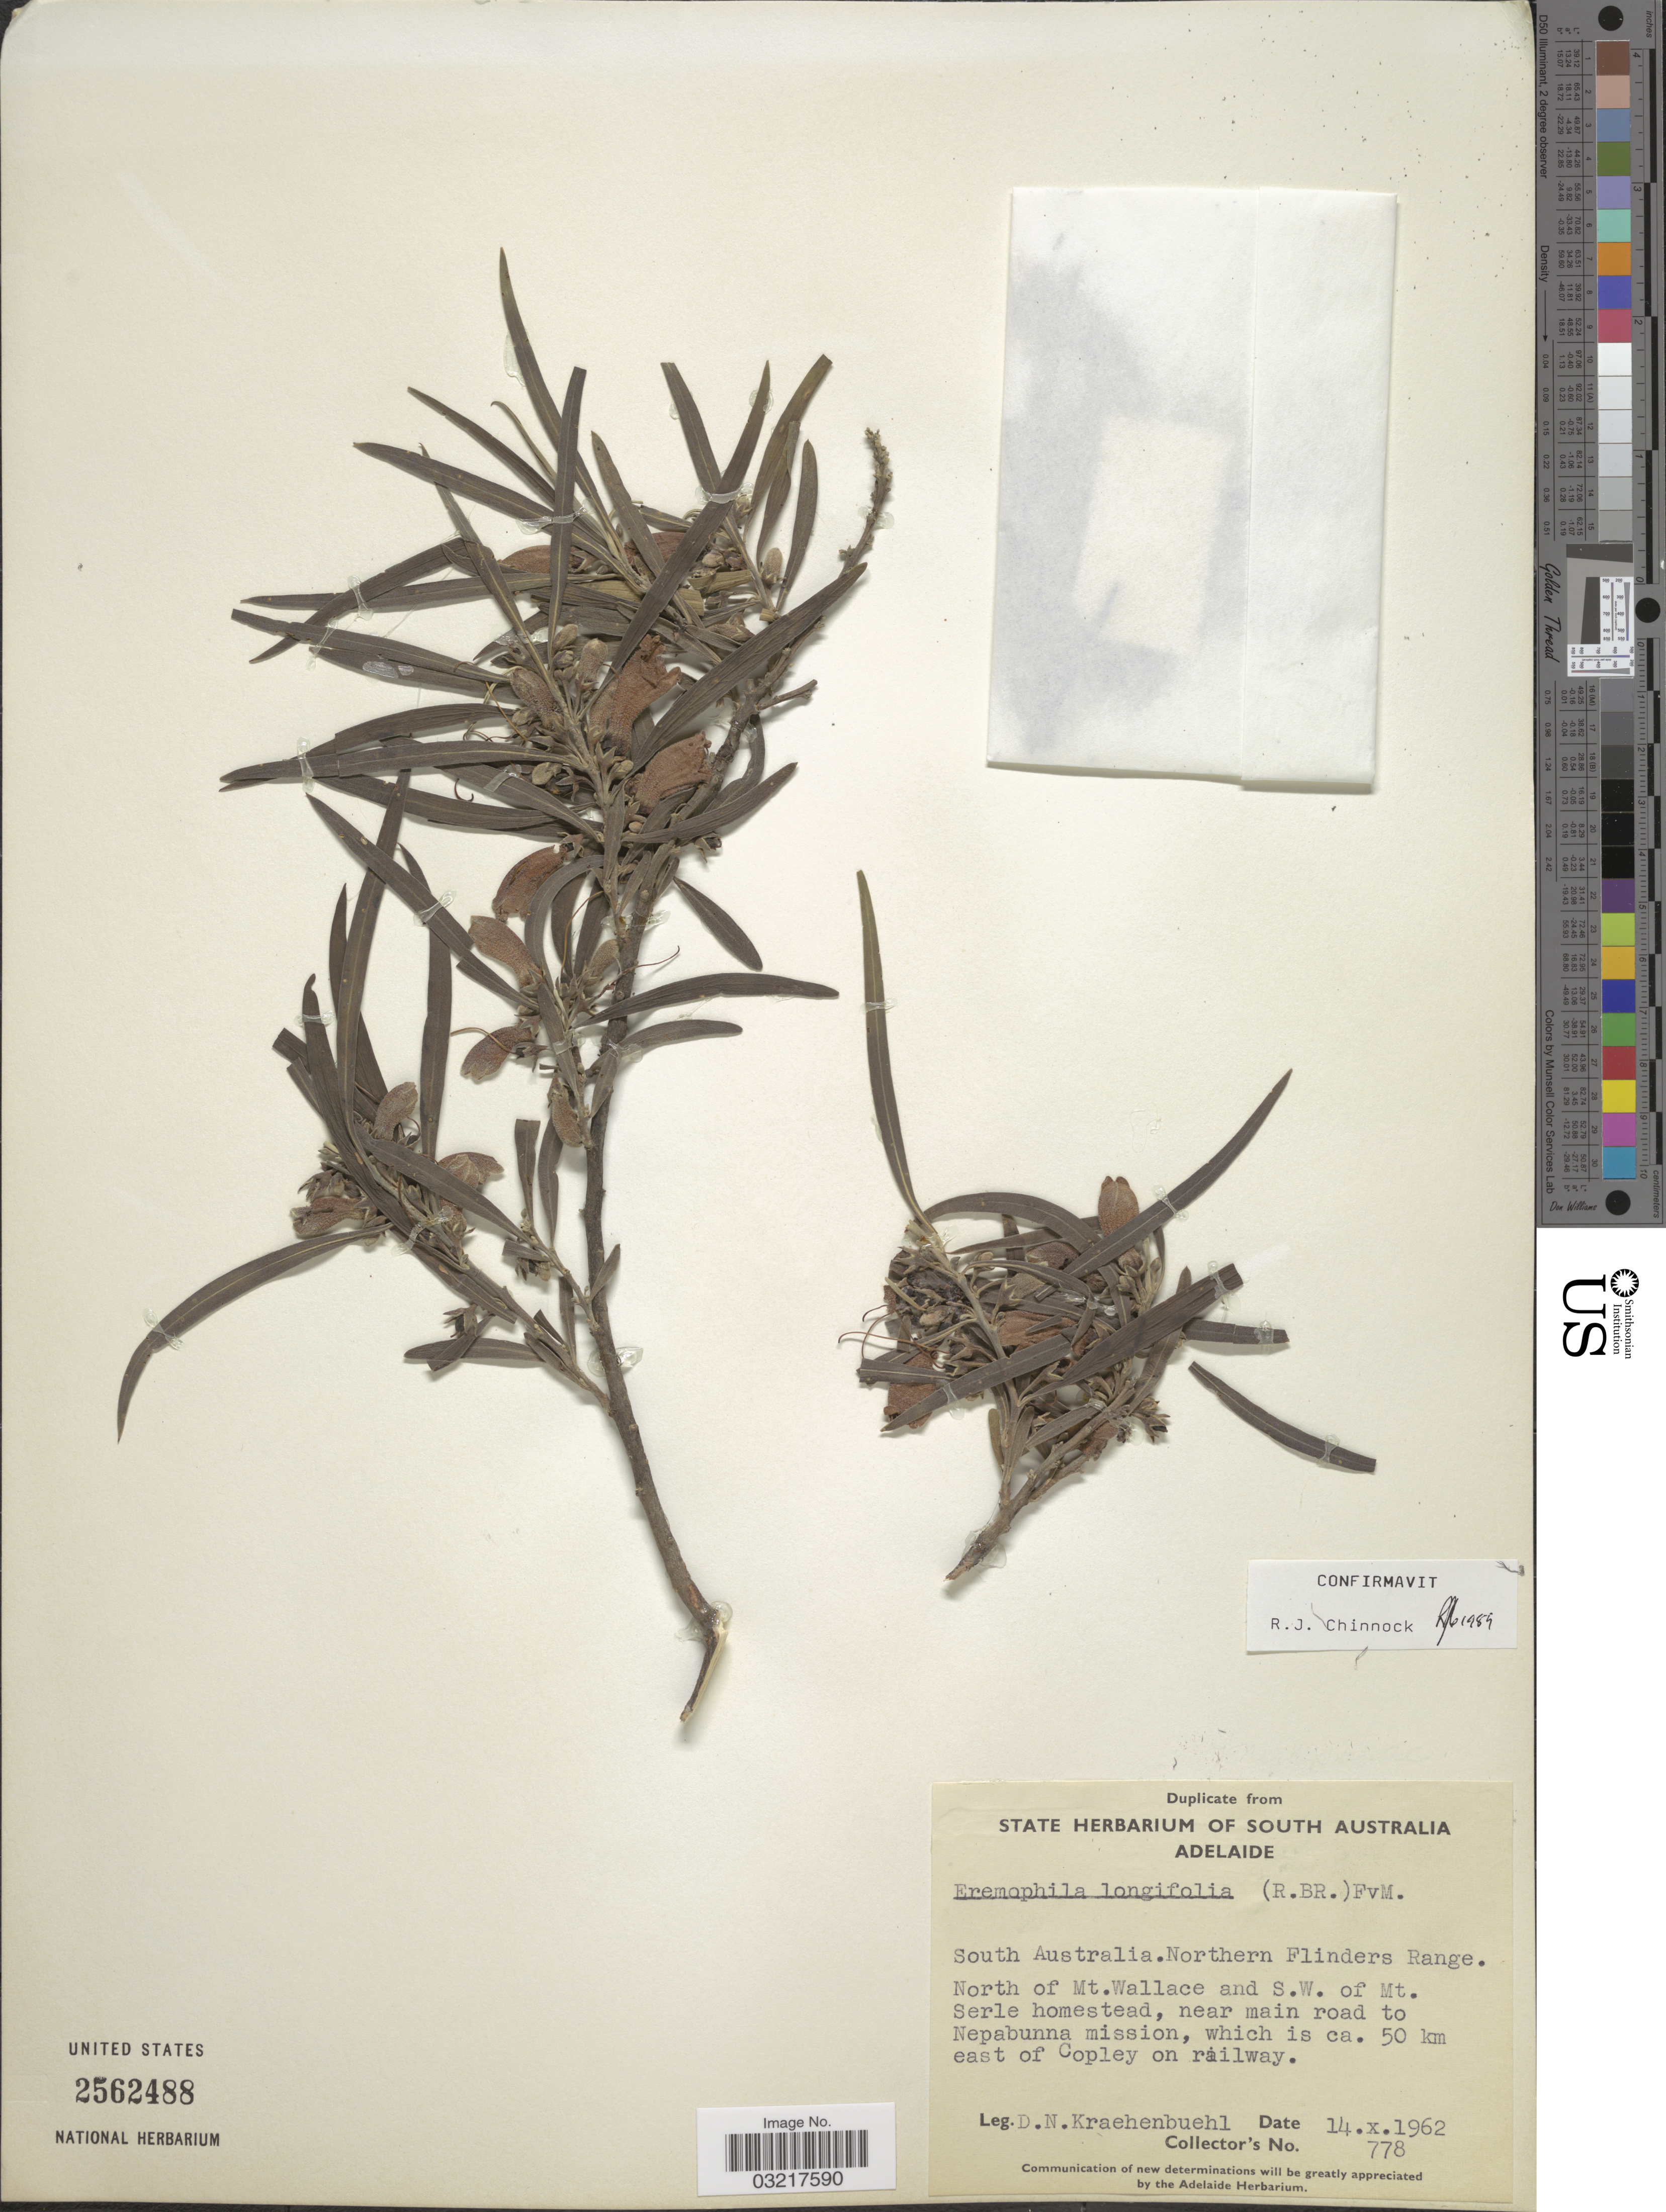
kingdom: Plantae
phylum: Tracheophyta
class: Magnoliopsida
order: Lamiales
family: Scrophulariaceae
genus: Eremophila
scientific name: Eremophila longifolia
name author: (R. Br.) F. Muell.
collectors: D. Kraehenbuehl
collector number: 778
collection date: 1962-10-14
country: Australia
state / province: South Australia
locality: Northern Flinders Range. North of Mt. Wallace and S.W. of Mt. Serle homestead, near main road to Nepabunna mission, which is ca. 50 km east of Copley on railway.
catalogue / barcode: US 2562488